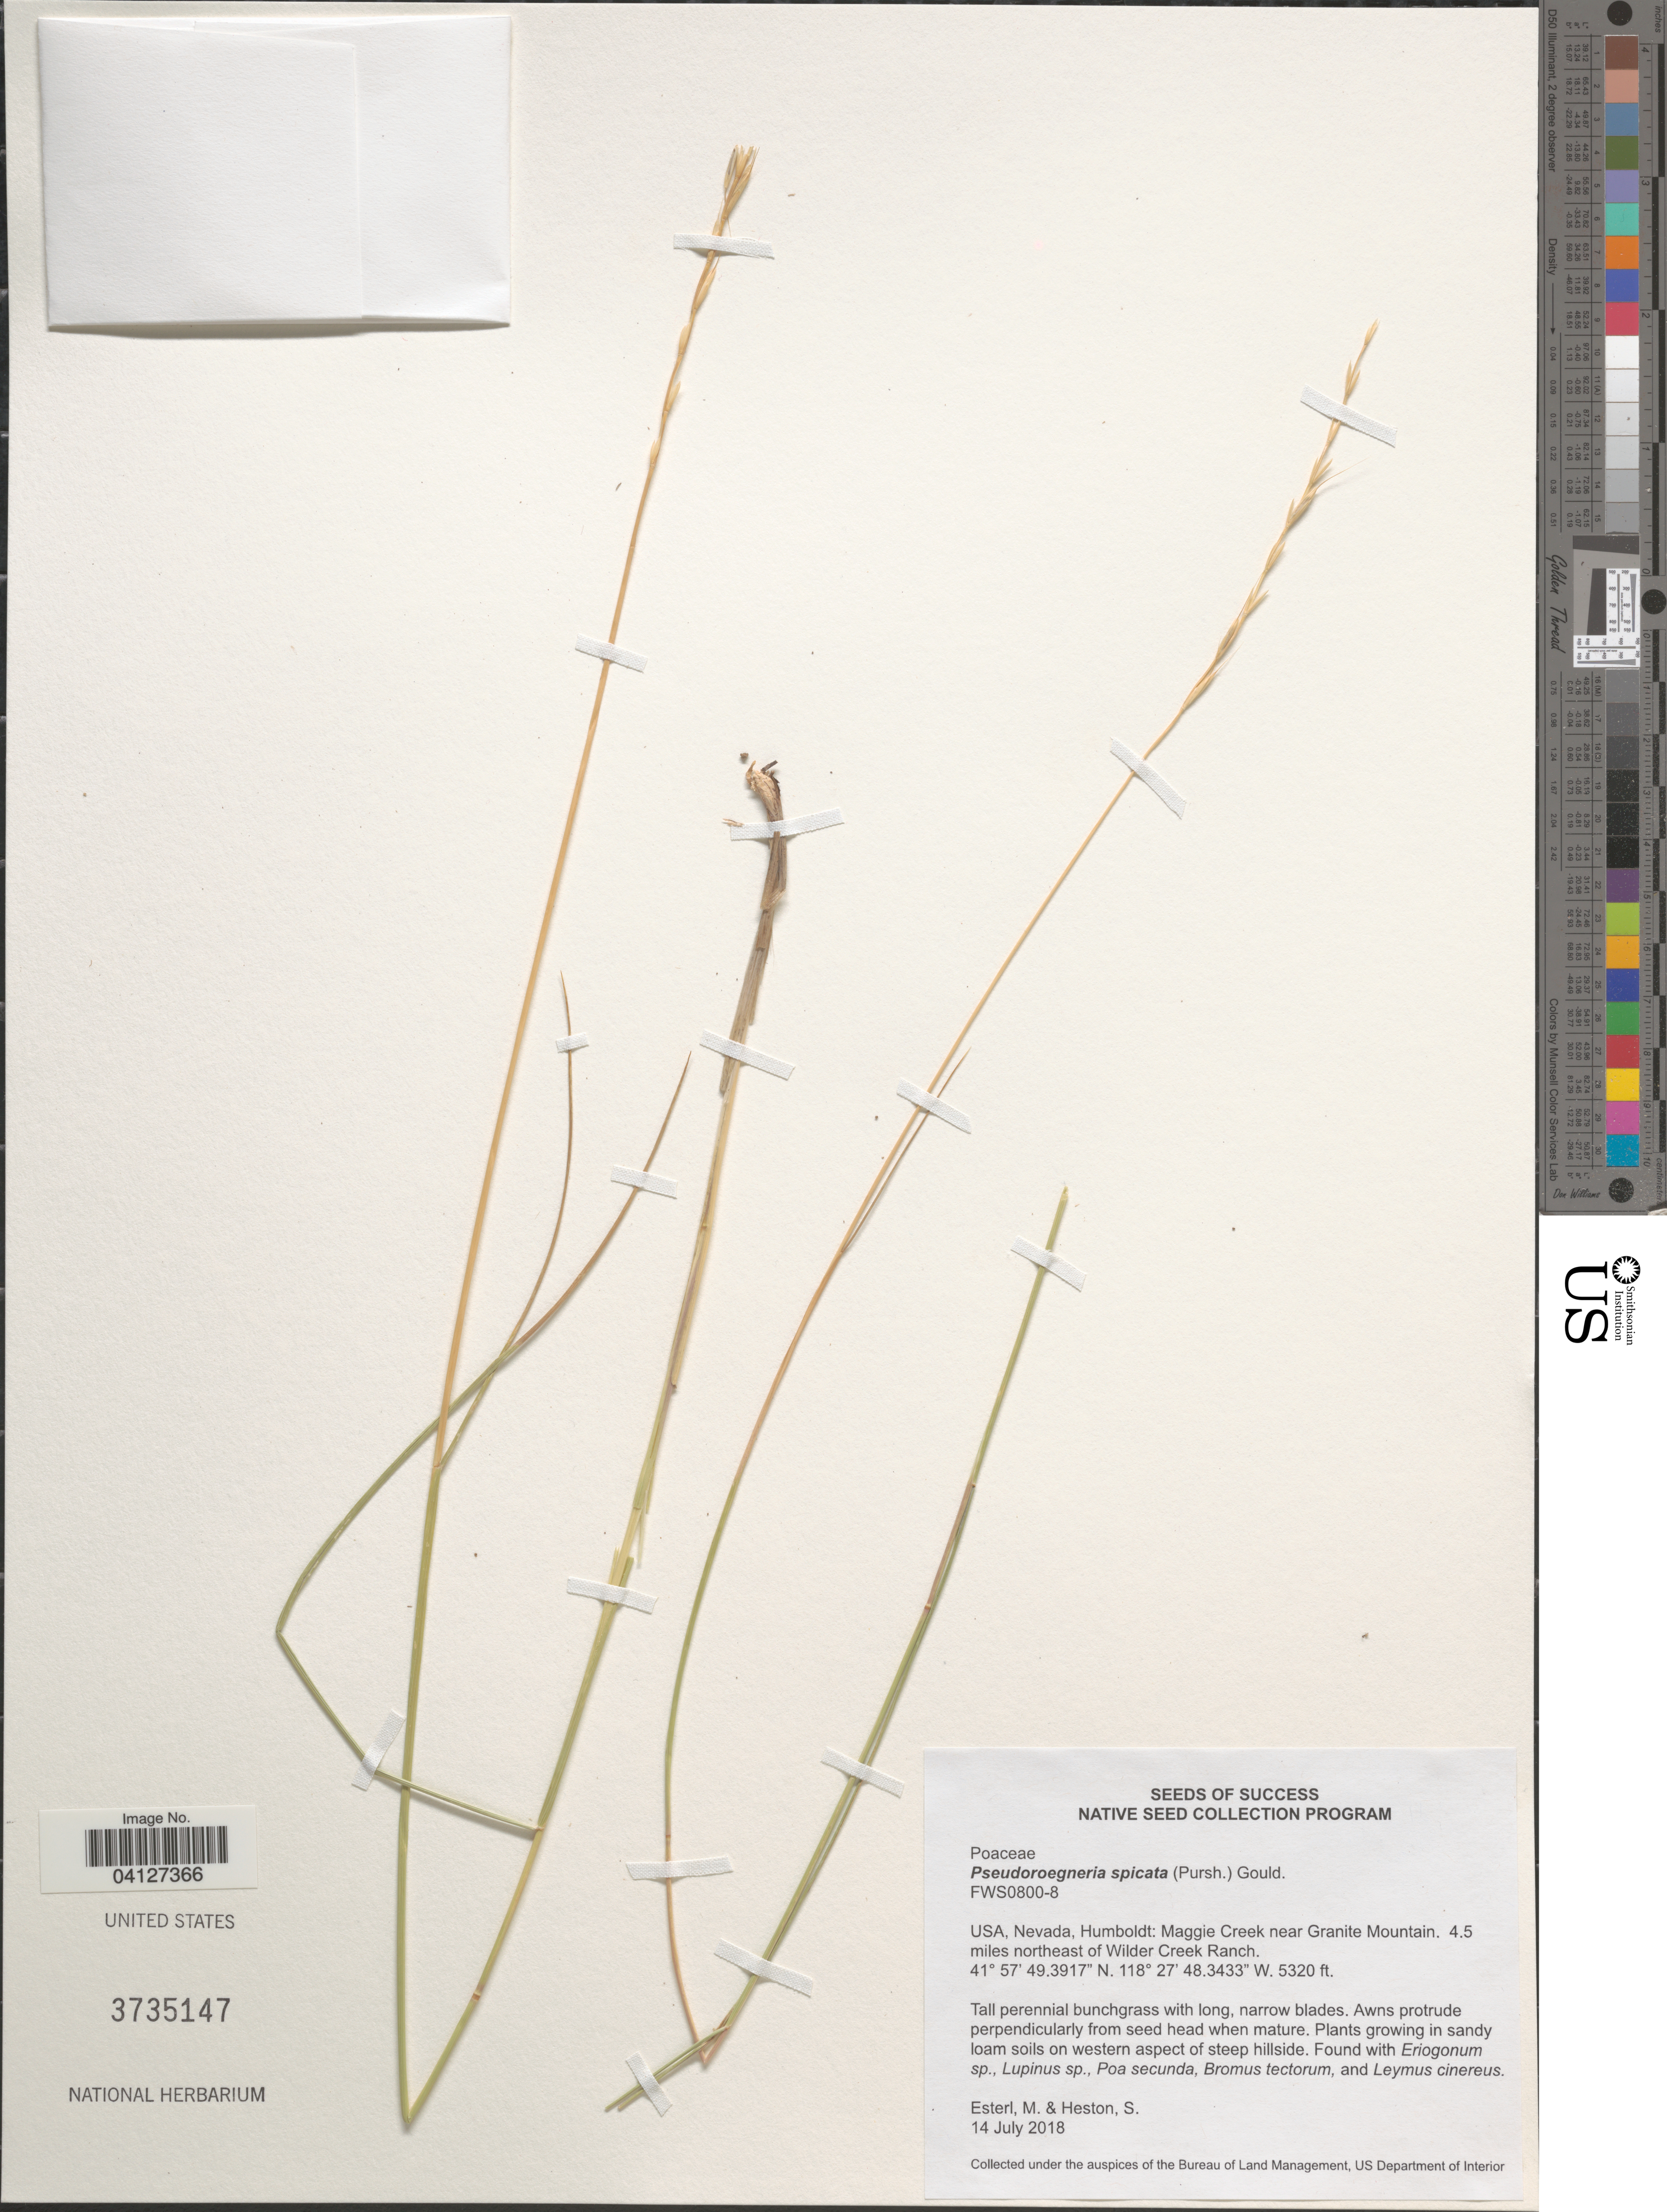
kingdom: Plantae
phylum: Tracheophyta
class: Liliopsida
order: Poales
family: Poaceae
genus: Pseudoroegneria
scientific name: Pseudoroegneria spicata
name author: (Pursh) Á. Löve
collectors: M. Esterl & S. Heston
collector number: FWS0800-8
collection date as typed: Transcribed d/m/y: 14/7/2018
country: United States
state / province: Nevada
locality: Humboldt: Maggie Creek near Granite Mountain. 4.5 miles northeast of Wilder Creek Ranch.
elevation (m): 1622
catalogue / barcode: US 3735147